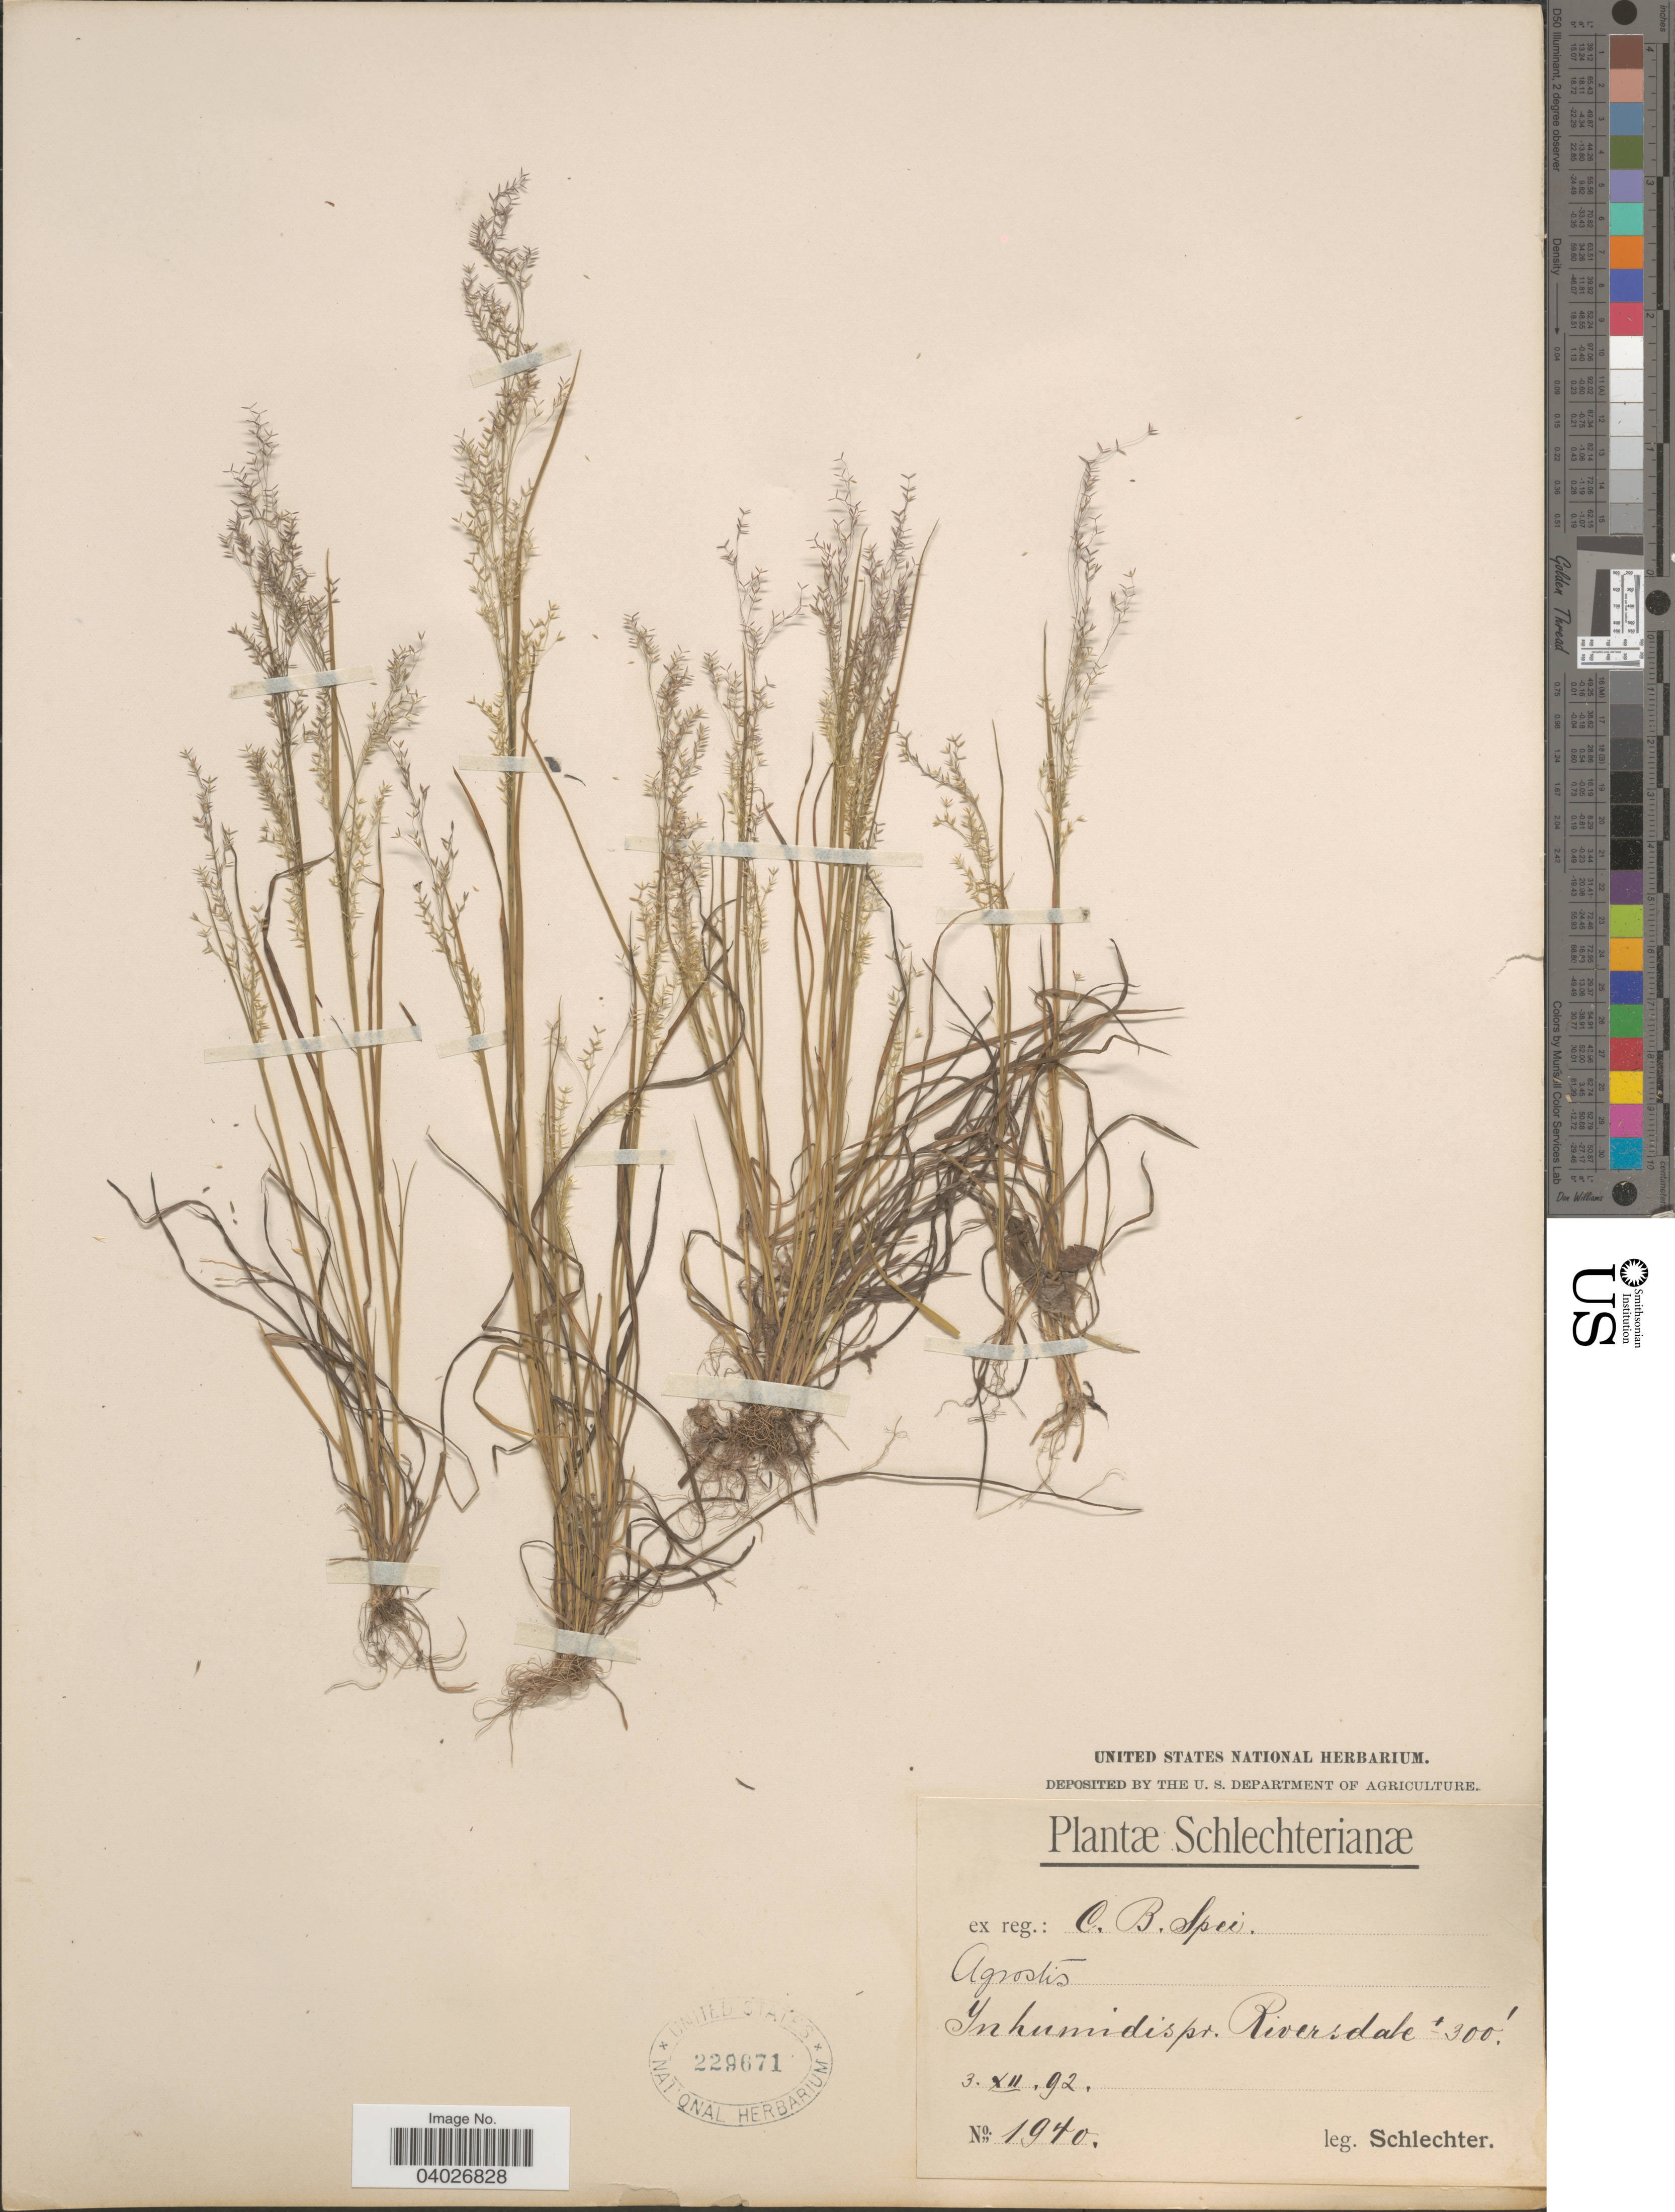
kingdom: Plantae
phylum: Tracheophyta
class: Liliopsida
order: Poales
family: Poaceae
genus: Agrostis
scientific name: Agrostis sp.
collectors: Schlechter, --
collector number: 1940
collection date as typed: Transcribed d/m/y: 3/12/92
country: South Africa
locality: In humidis pr. Riversdale.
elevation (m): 91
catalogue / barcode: US 229671